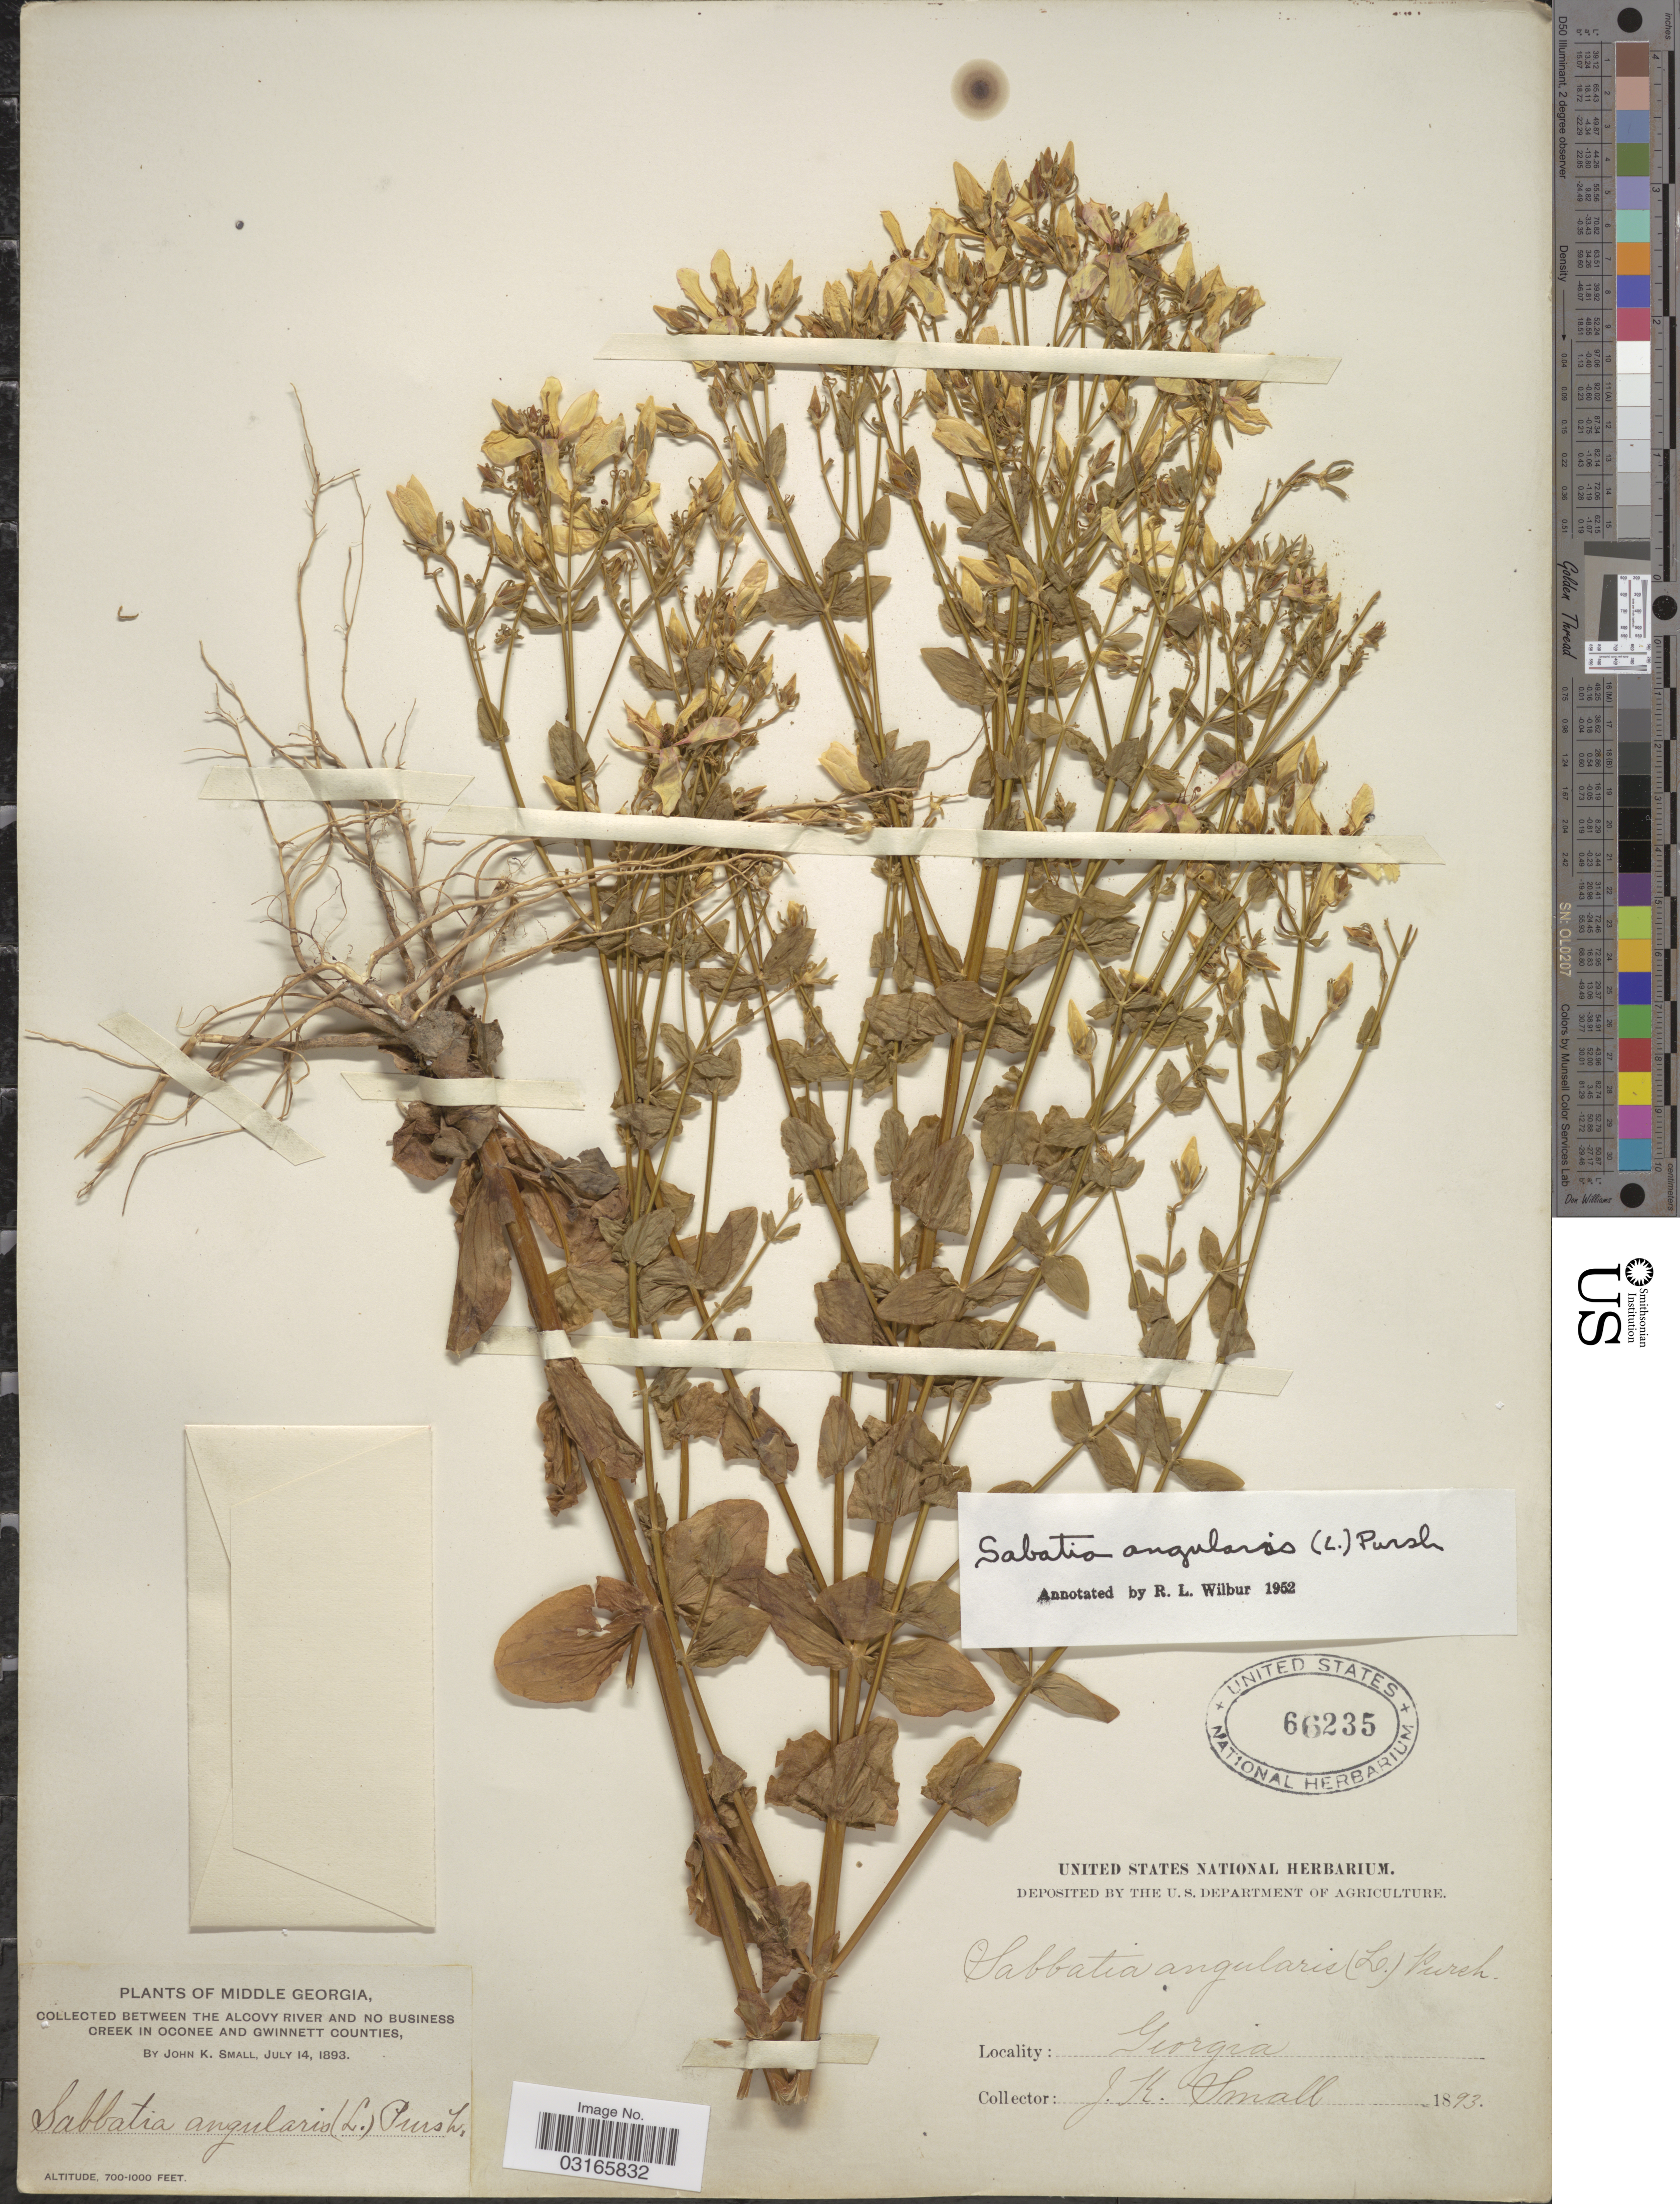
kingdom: Plantae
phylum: Tracheophyta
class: Magnoliopsida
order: Gentianales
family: Gentianaceae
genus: Sabatia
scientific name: Sabatia angularis (L.) Pursh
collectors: J. K. Small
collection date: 1893-07-14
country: United States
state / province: Georgia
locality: Middle Georgia. Collected between the Alcovy River and No Business Creek in Oconee and Gwinnett Counties.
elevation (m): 213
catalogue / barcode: US 66235